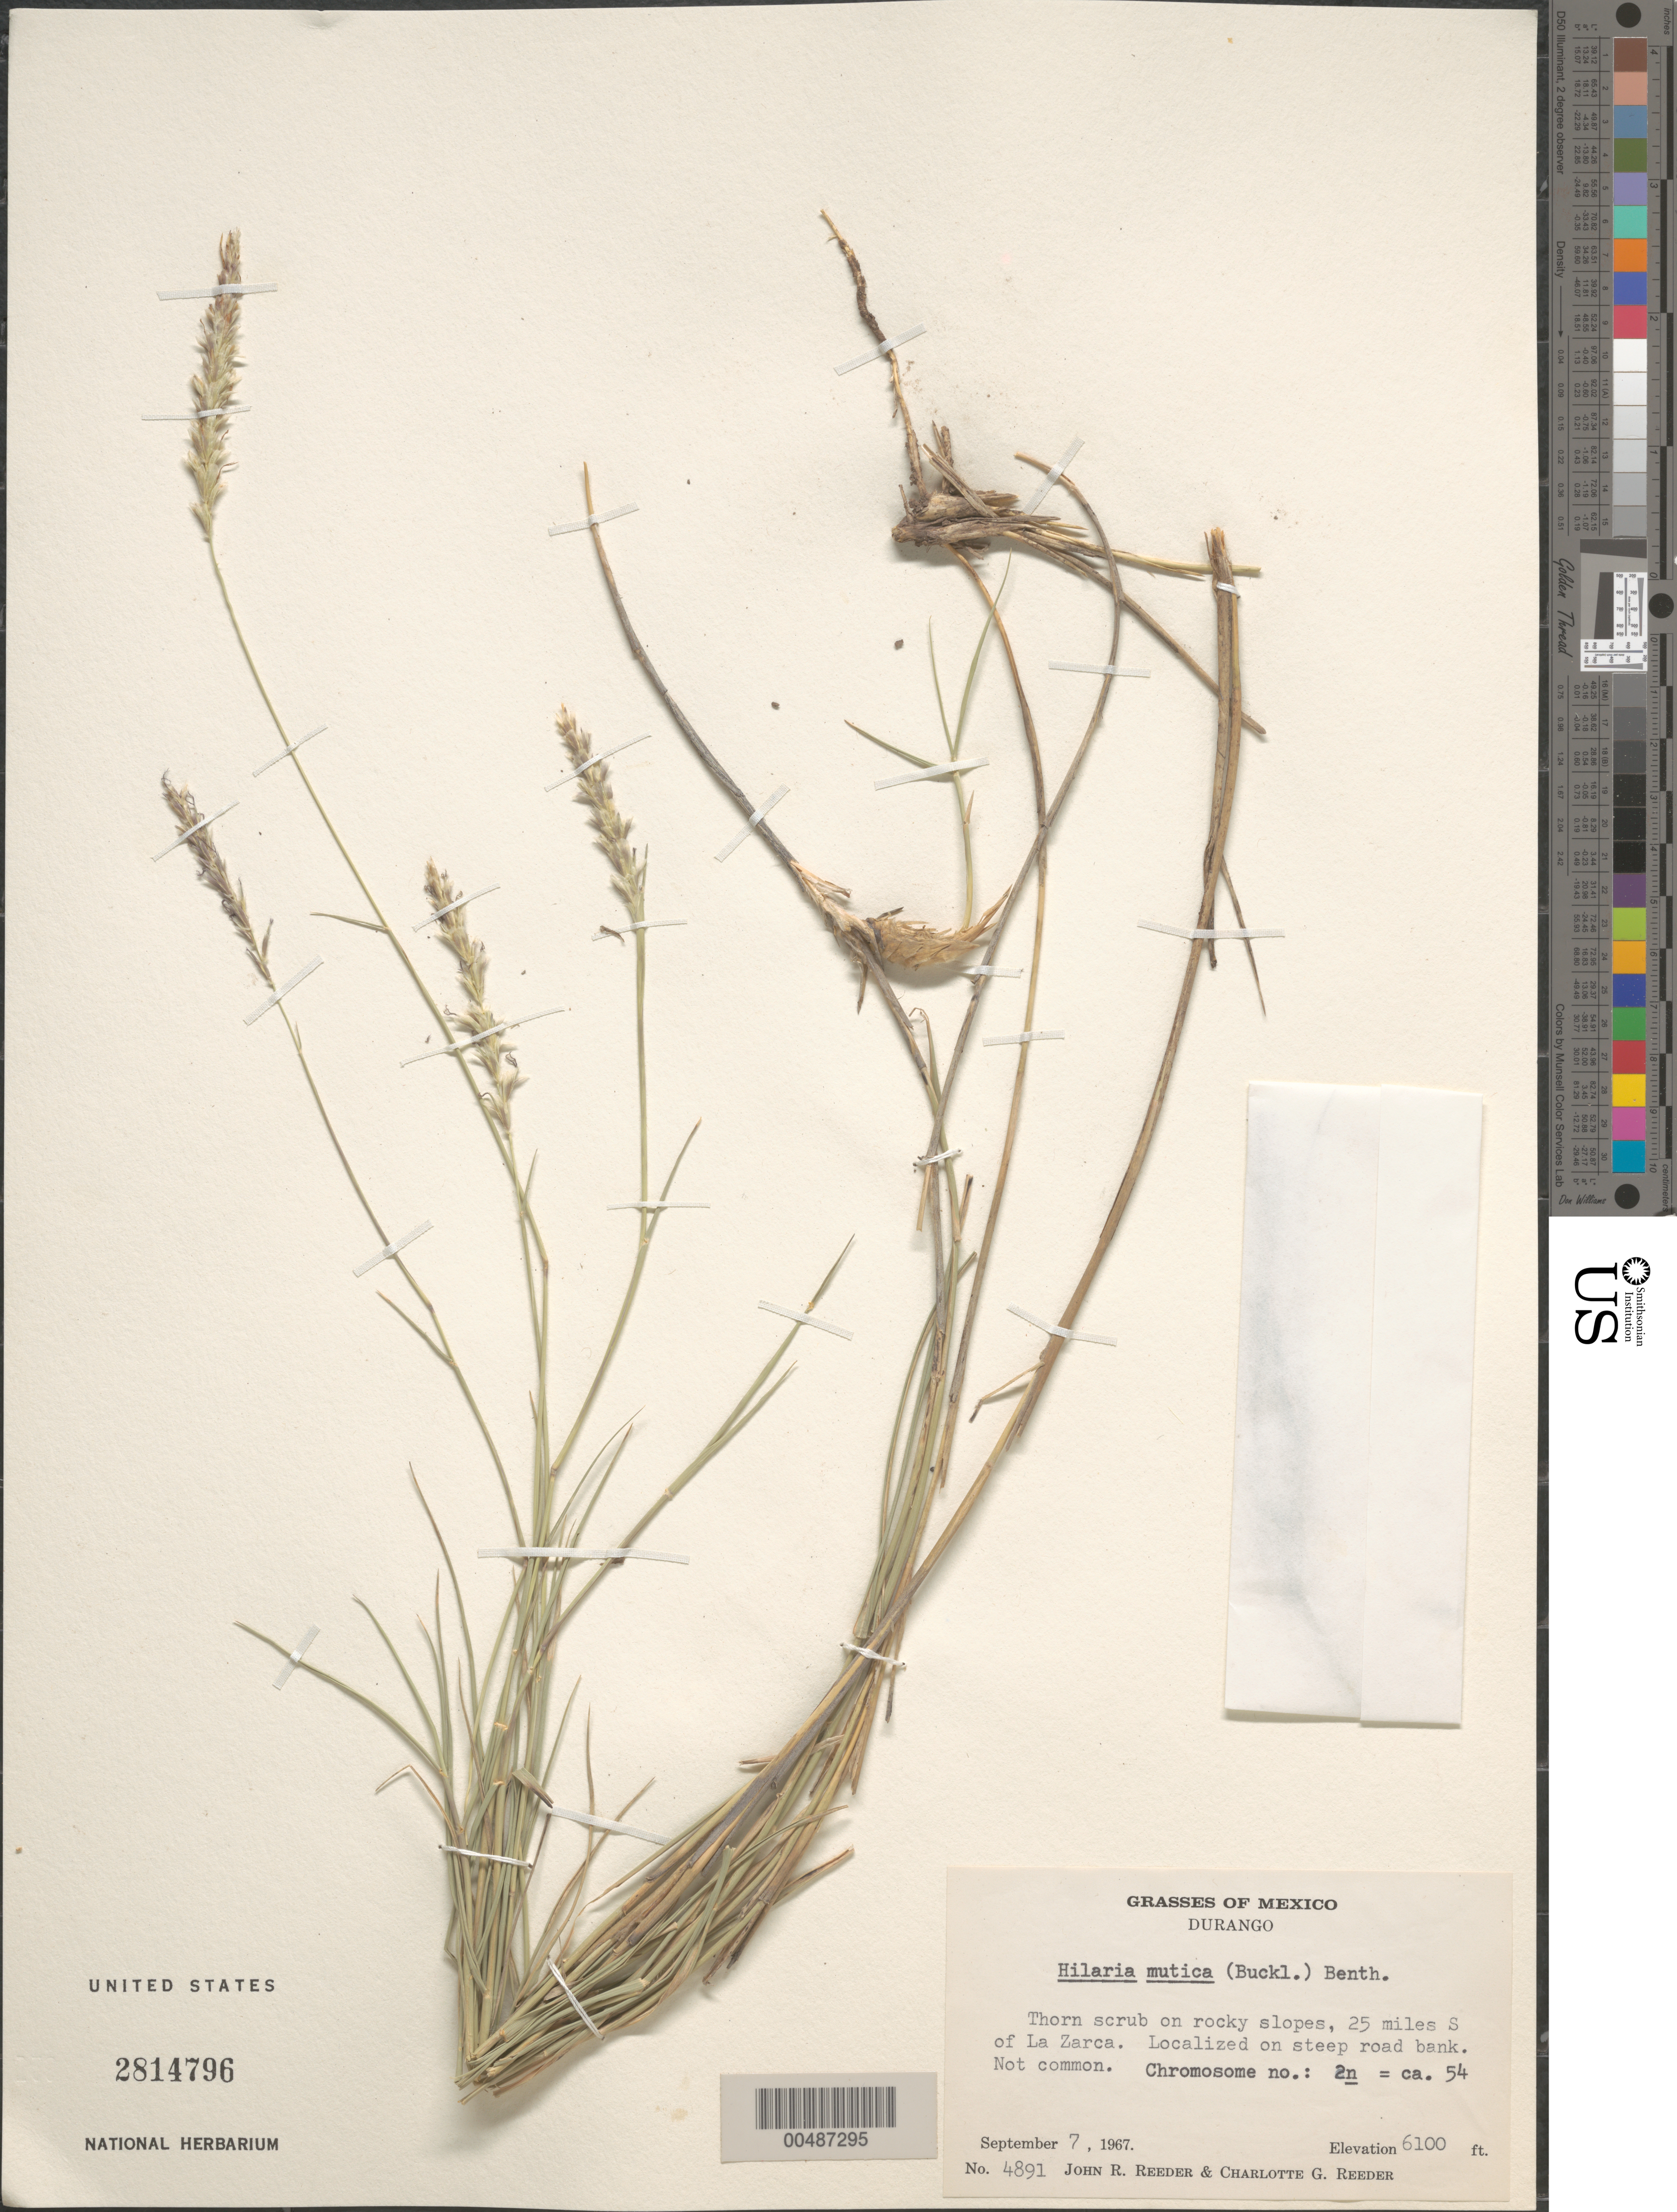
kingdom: Plantae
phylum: Tracheophyta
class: Liliopsida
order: Poales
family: Poaceae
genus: Hilaria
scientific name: Hilaria mutica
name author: (Buckley) Benth.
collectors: J. R. Reeder & C. G. Reeder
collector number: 4891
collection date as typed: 7 Sep 1967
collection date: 1967-09-07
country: Mexico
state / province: Durango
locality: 25 mi S of La Zarca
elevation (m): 1859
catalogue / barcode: US 2814796